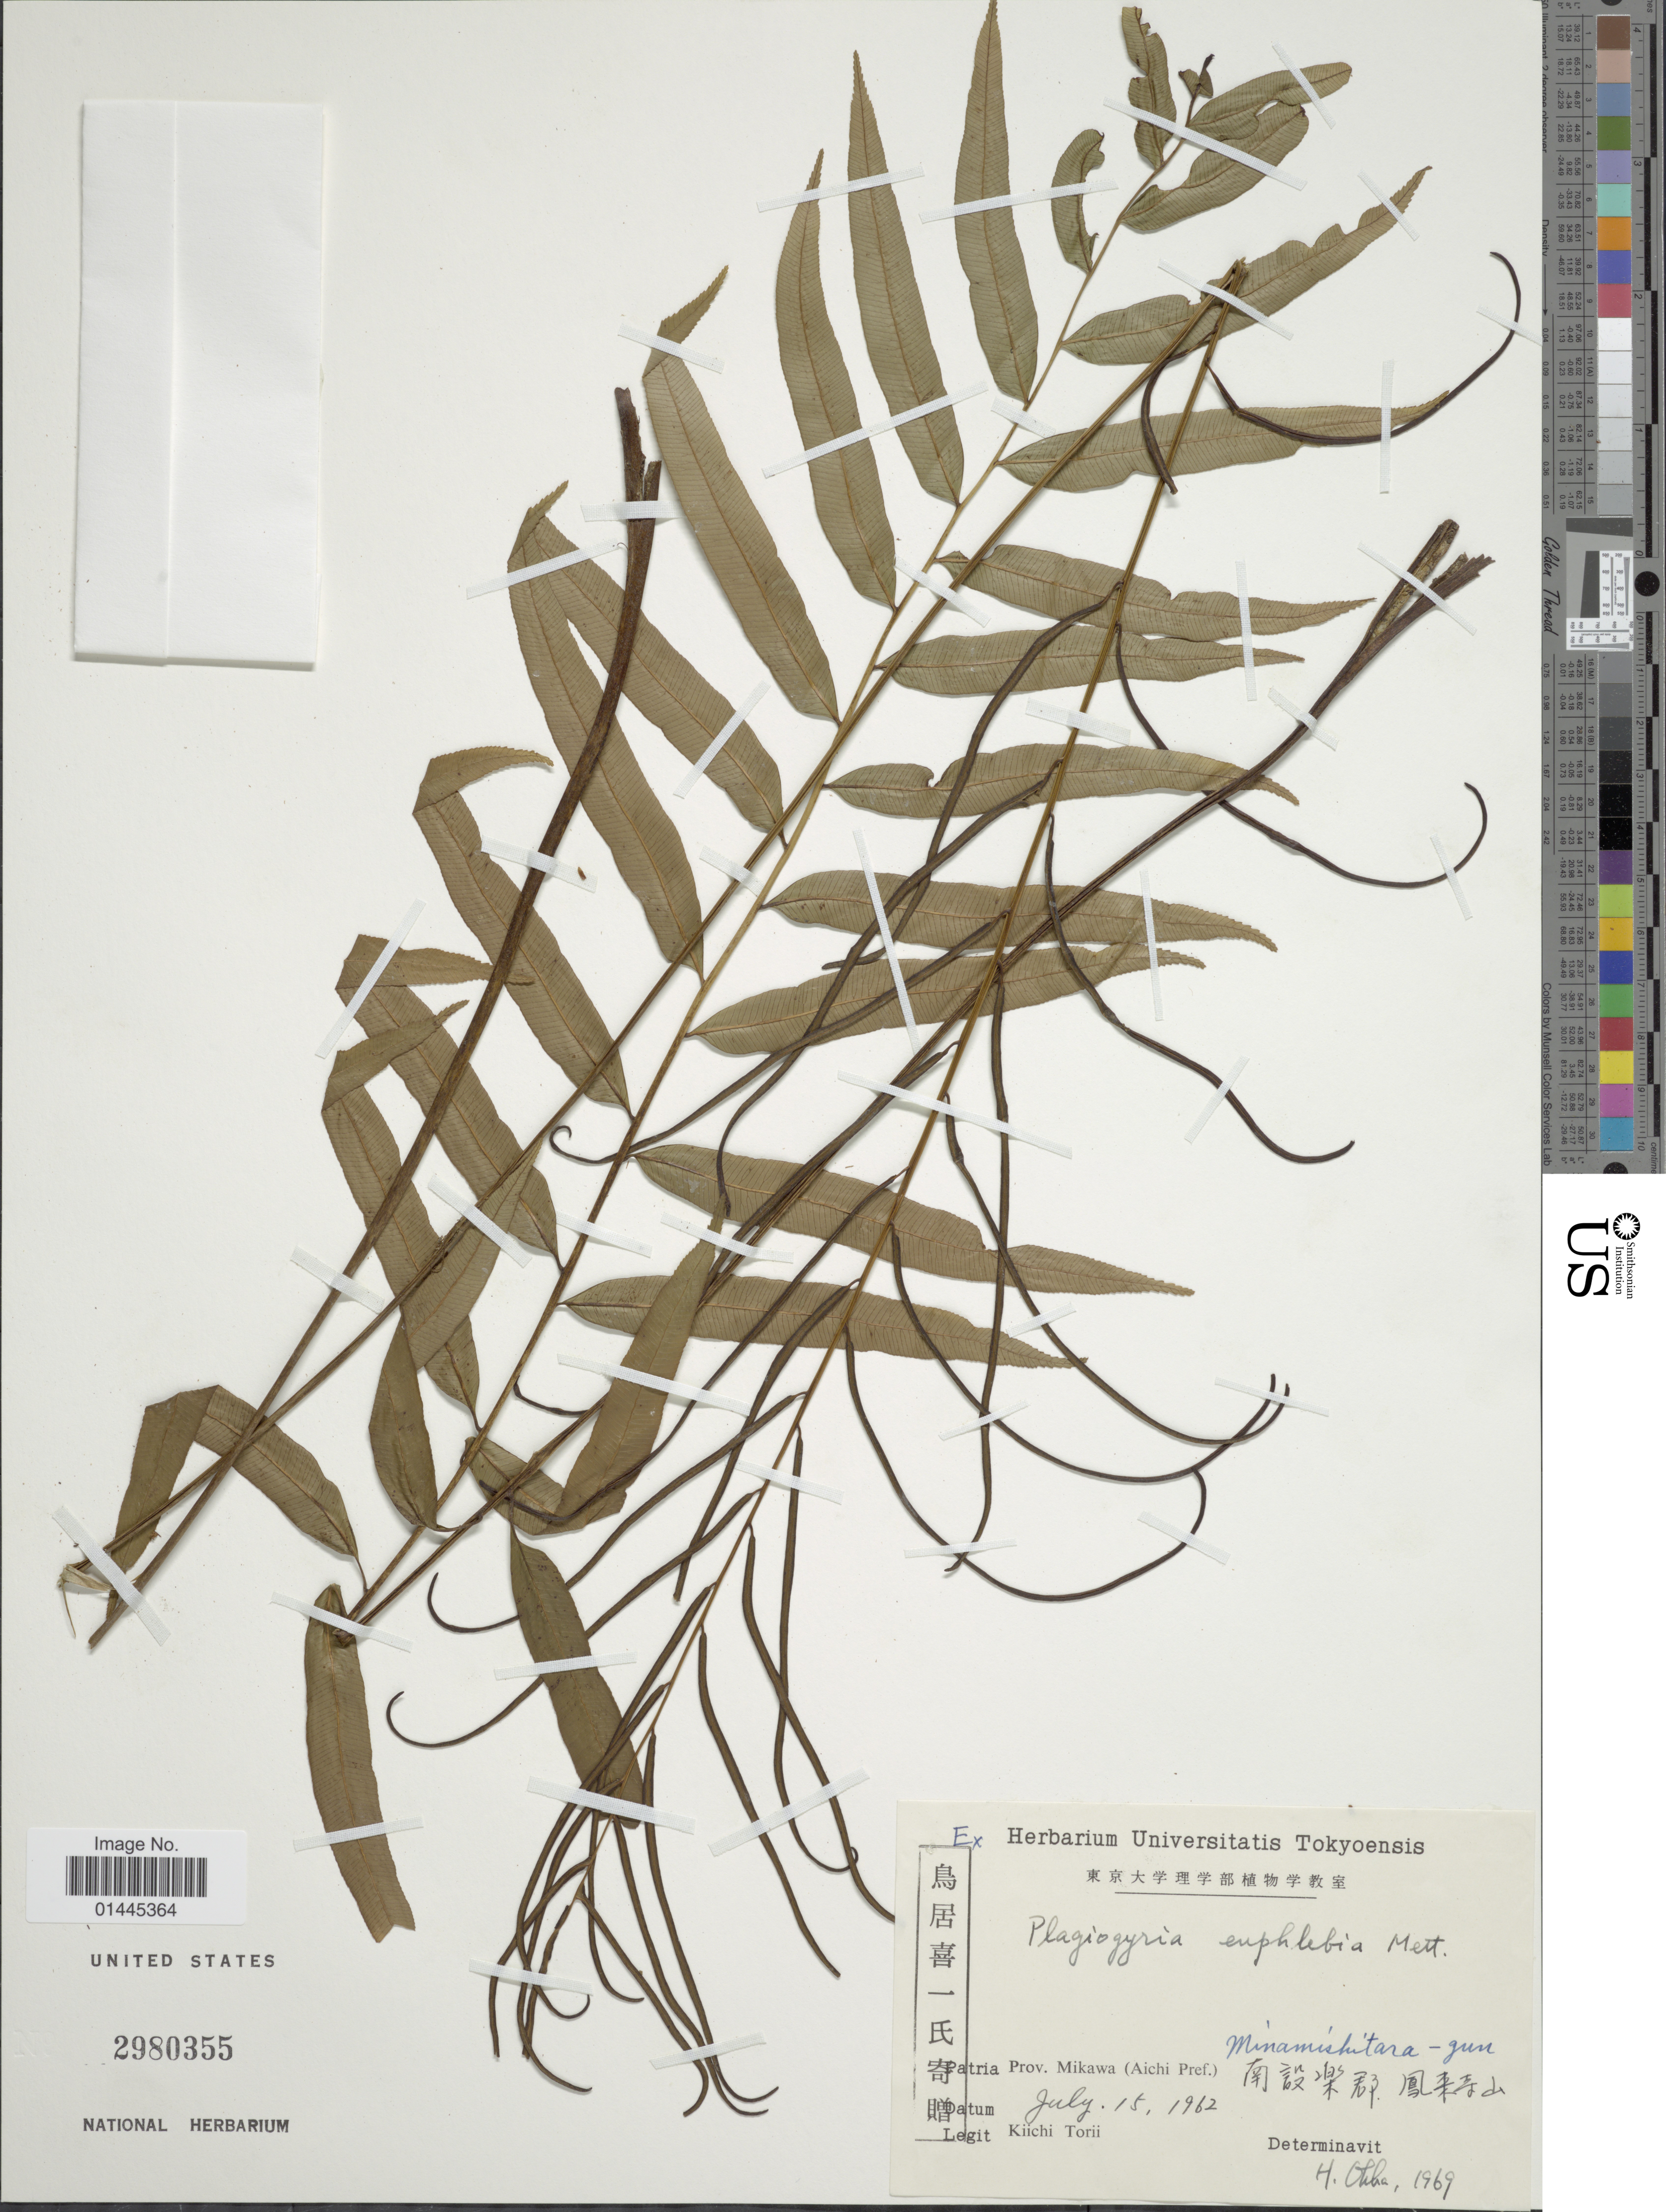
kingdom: Plantae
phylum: Tracheophyta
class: Polypodiopsida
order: Cyatheales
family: Plagiogyriaceae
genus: Plagiogyria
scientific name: Plagiogyria euphlebia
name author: (Kunze) Mett.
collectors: K. Torii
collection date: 1962-07-15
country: Japan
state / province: Aiti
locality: Prov. Mikawa (Aichi Pref.) Minamishitara-gun.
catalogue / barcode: US 2980355